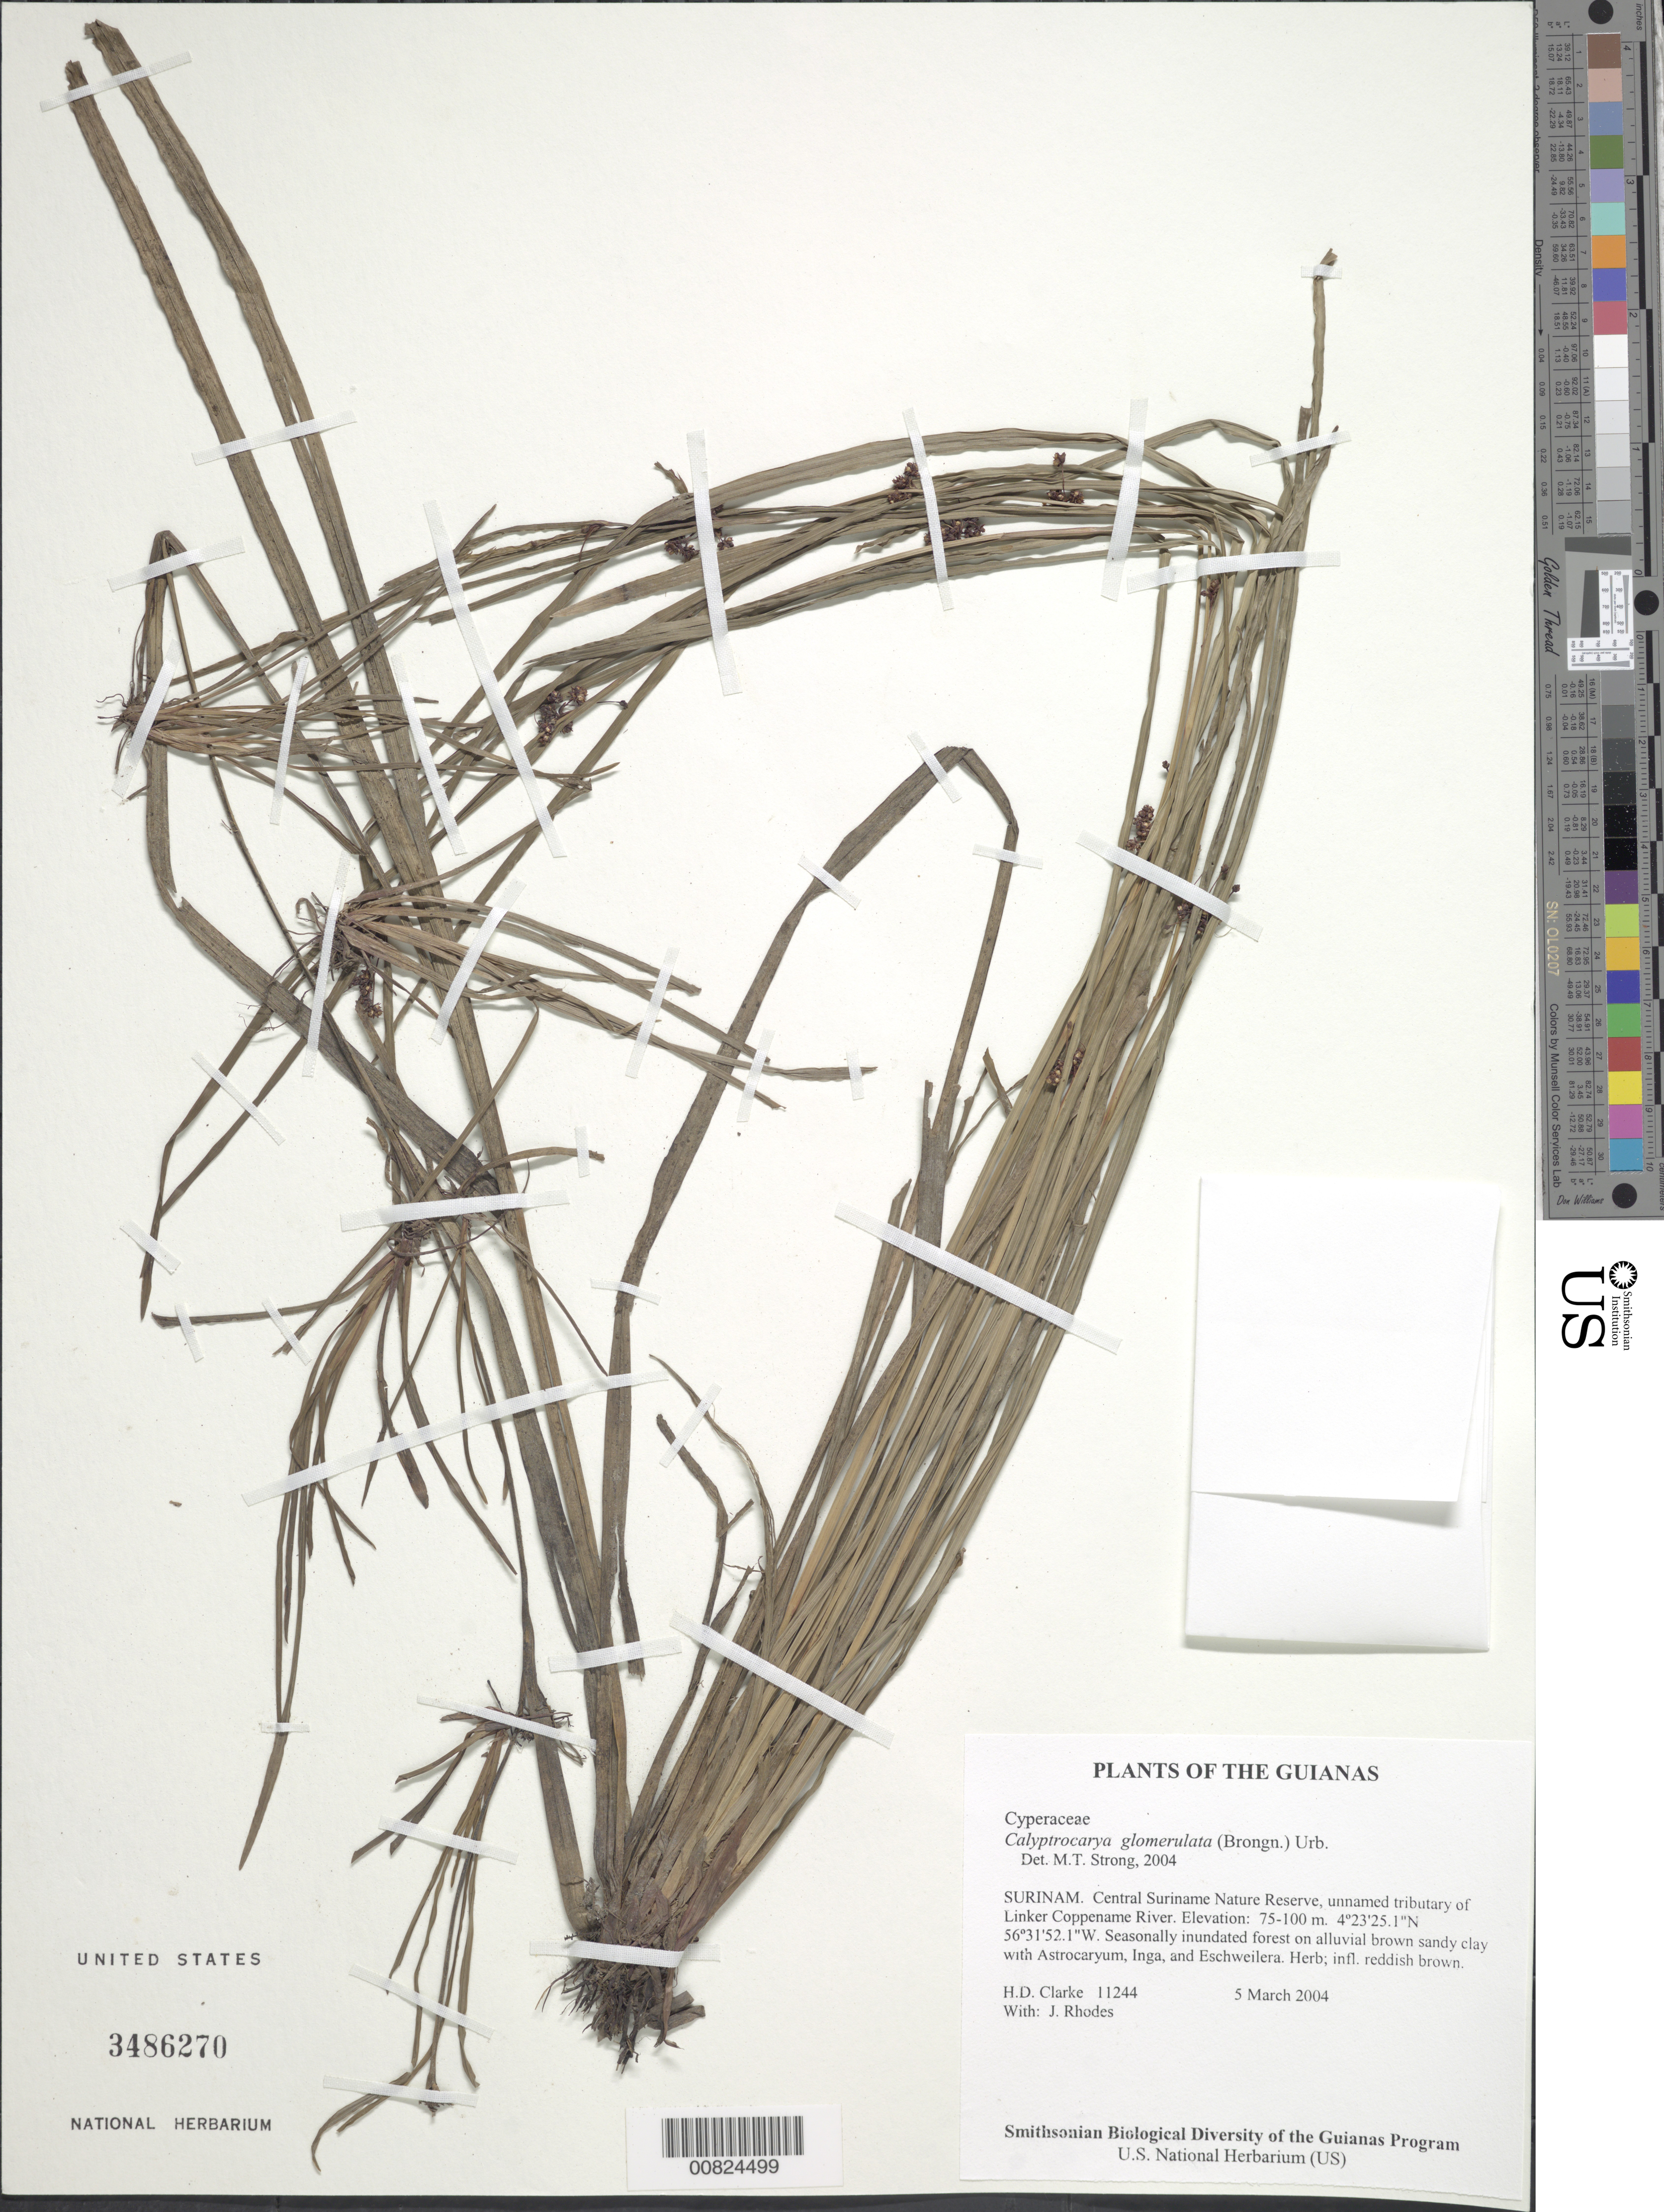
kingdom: Plantae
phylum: Tracheophyta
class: Liliopsida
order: Poales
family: Cyperaceae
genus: Calyptrocarya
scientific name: Calyptrocarya glomerulata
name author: (Brongn.) Urb.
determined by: Strong, M. T., (US), Smithsonian Institution - National Museum of Natural History (UNITED STATES)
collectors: H. D. Clarke & J. Rhodes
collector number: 11244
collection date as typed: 5 March 2004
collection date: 2004-03-05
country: Suriname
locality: Central Suriname Nature Reserve, unnamed tributary of Linker Coppename River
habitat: Seasonally inundated forest on alluvial brown sandy clay with Astrocaryum, Inga, and Eschweilera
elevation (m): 75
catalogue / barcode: US 3486270